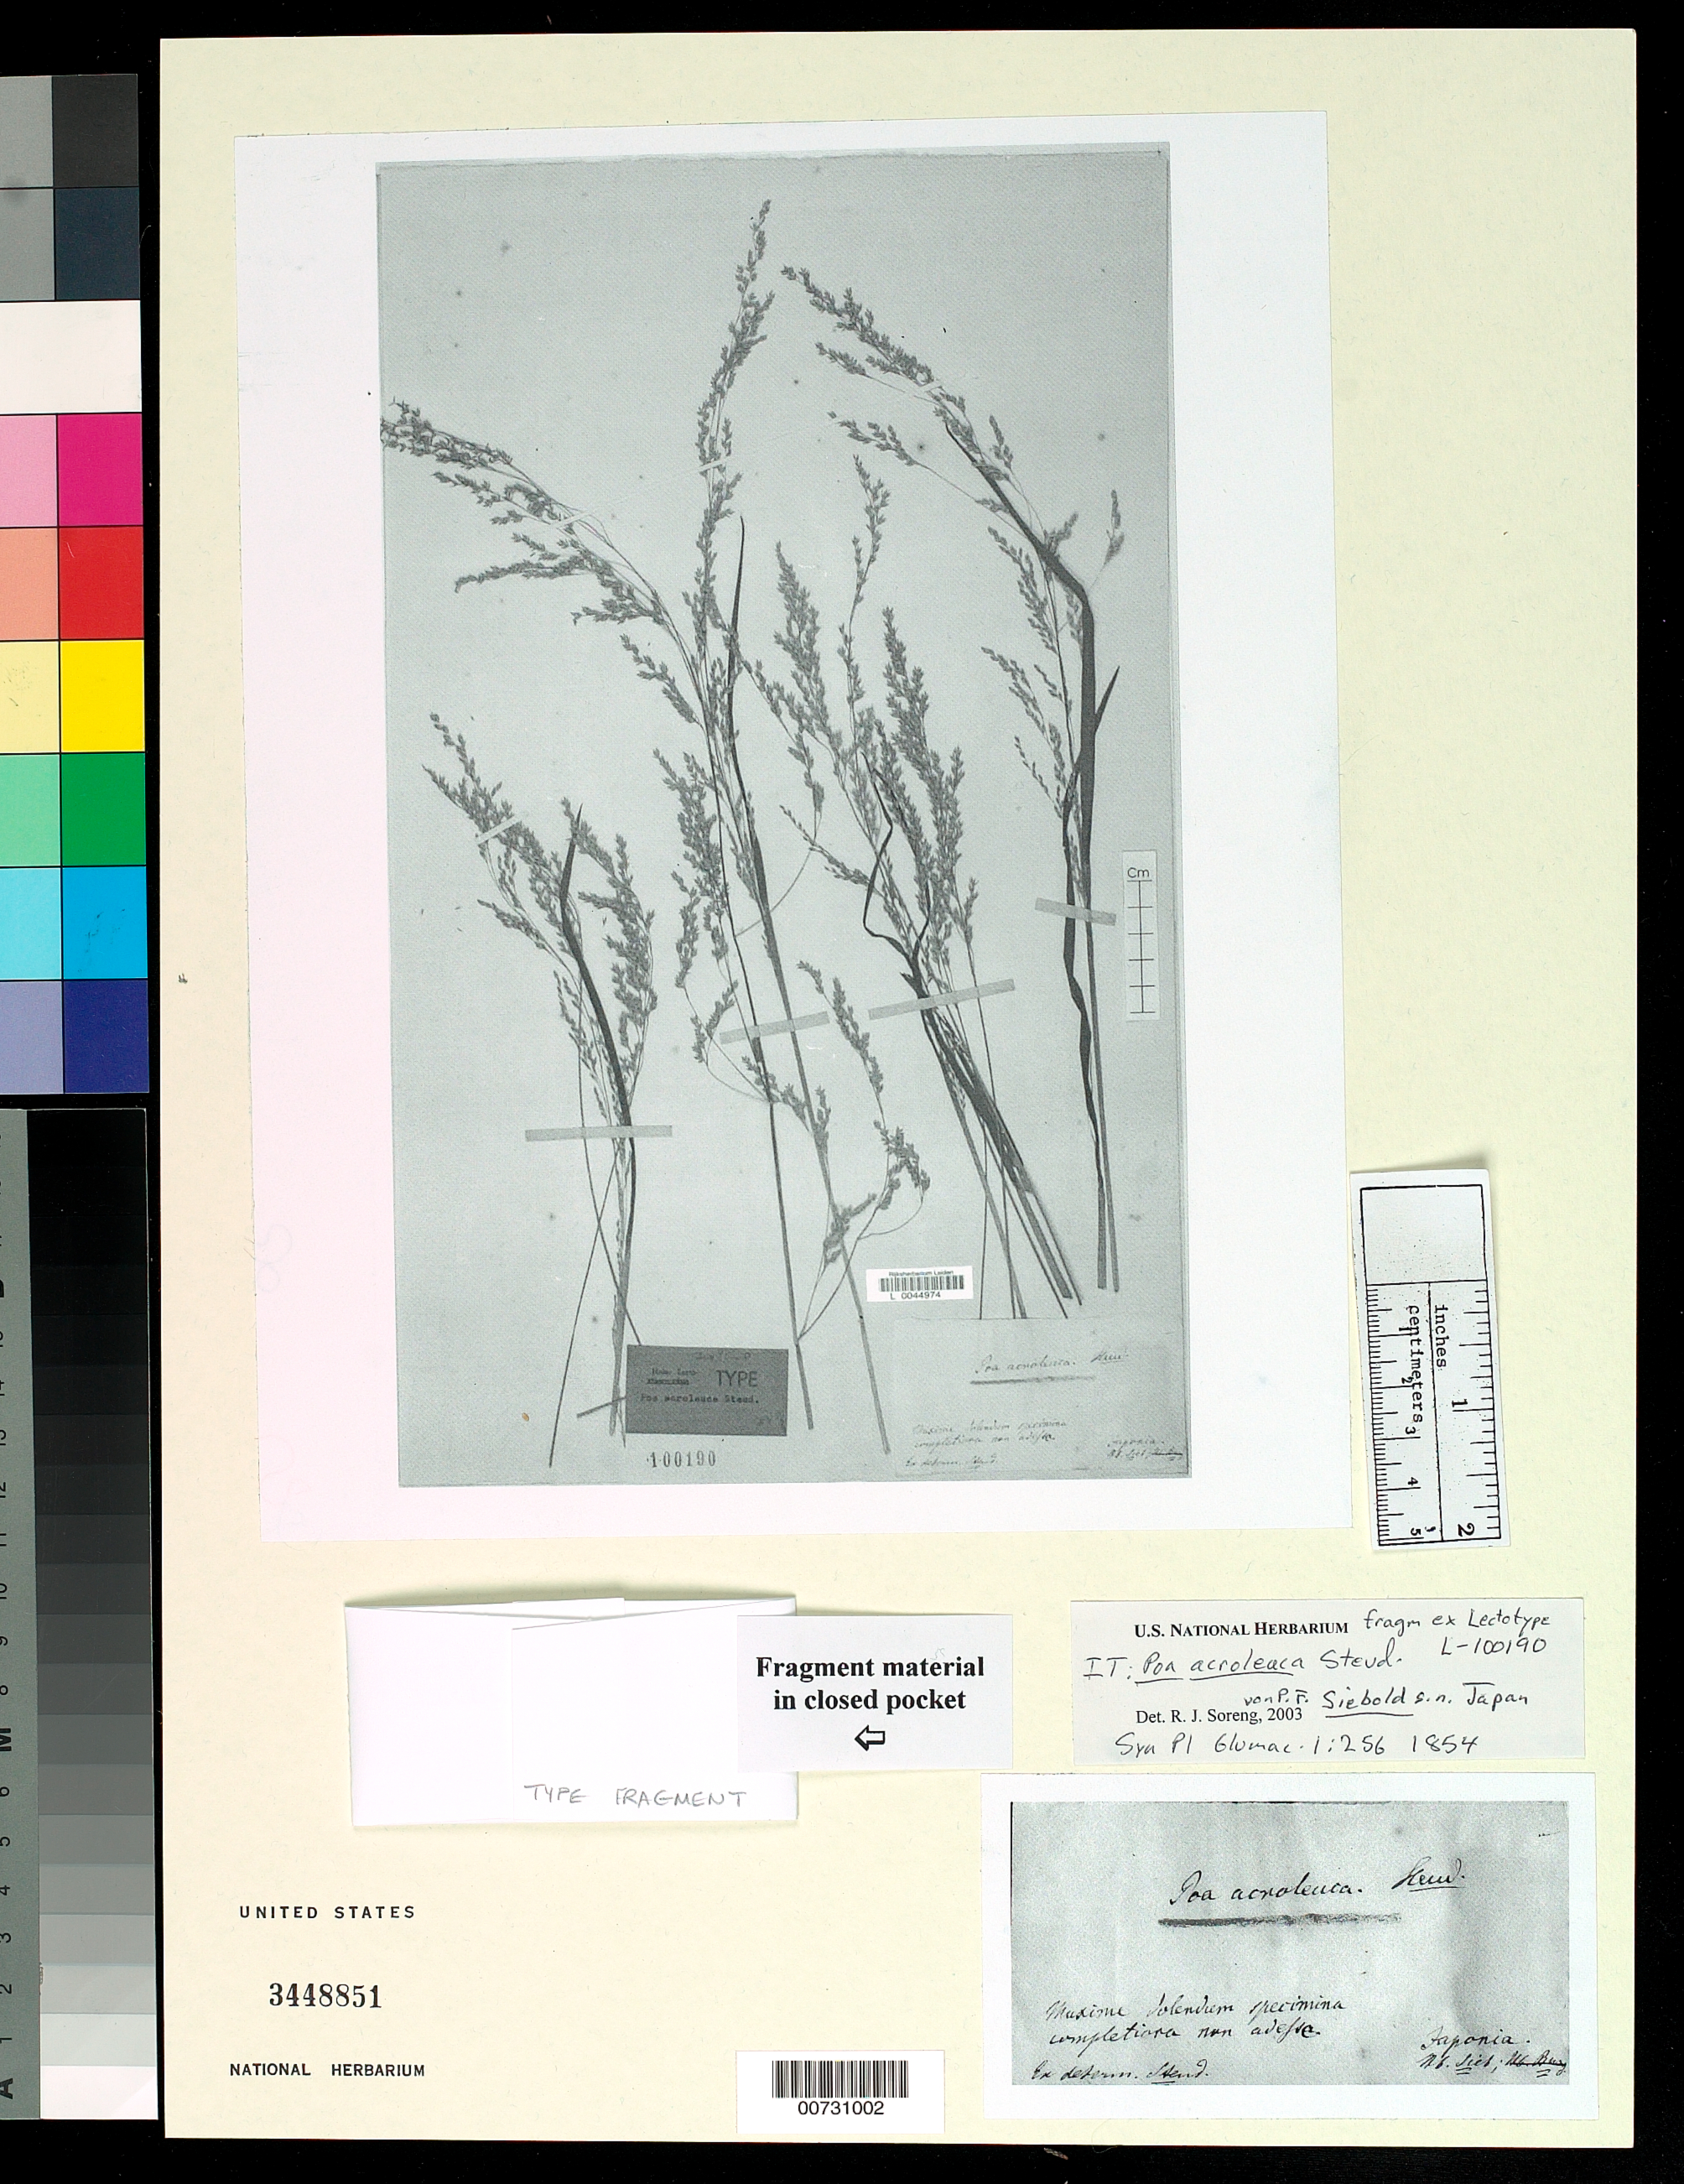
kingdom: Plantae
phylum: Tracheophyta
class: Liliopsida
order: Poales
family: Poaceae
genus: Poa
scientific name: Poa acroleuca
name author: Steud.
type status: Type Fragment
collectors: P. F. Siebold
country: Japan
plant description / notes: Fragment of "lectotype" ex L (lectotypification data unknown).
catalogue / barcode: US 3448851